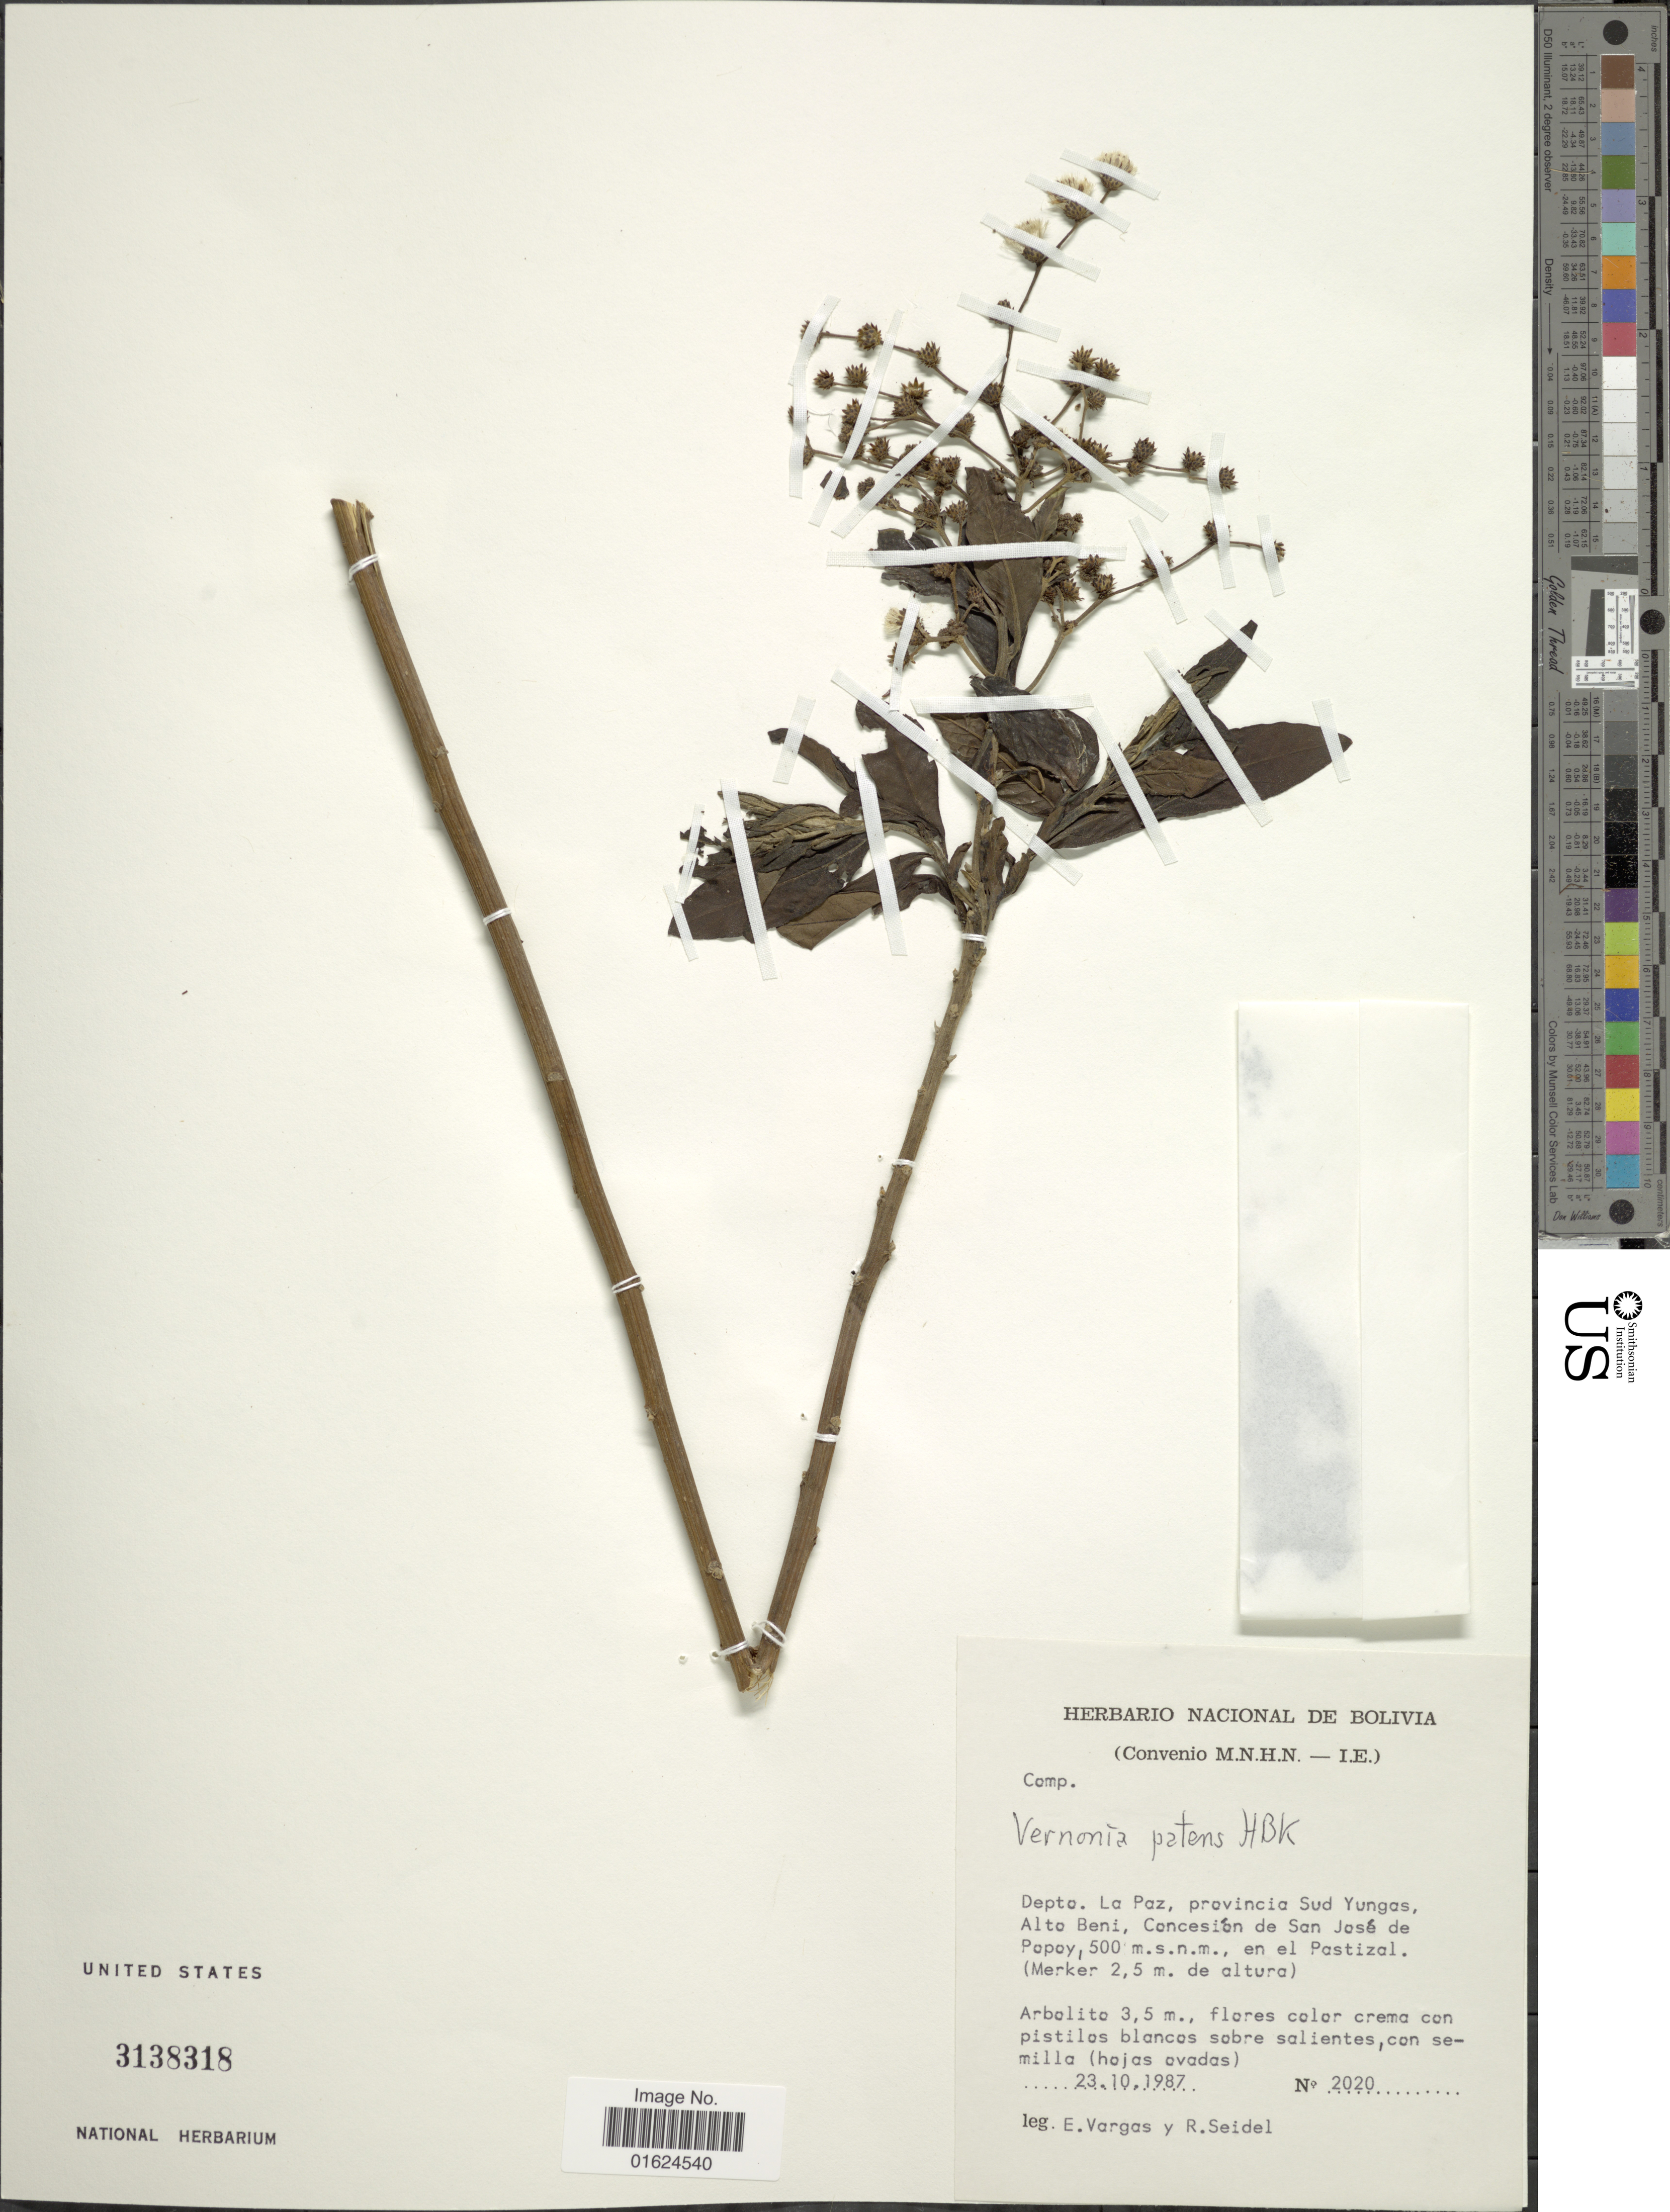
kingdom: Plantae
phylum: Tracheophyta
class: Magnoliopsida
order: Asterales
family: Asteraceae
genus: Vernonanthura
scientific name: Vernonanthura patens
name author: (Kunth) H. Rob.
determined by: Renon, Polla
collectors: E. Vargas & R. Seidel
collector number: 2020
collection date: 1987-10-23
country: Bolivia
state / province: La Paz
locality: Depto La Paz, provincia Sud Yungas, Alto Beni, Concesión de San José de Popoy, en el Pastizal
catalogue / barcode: US 3138318